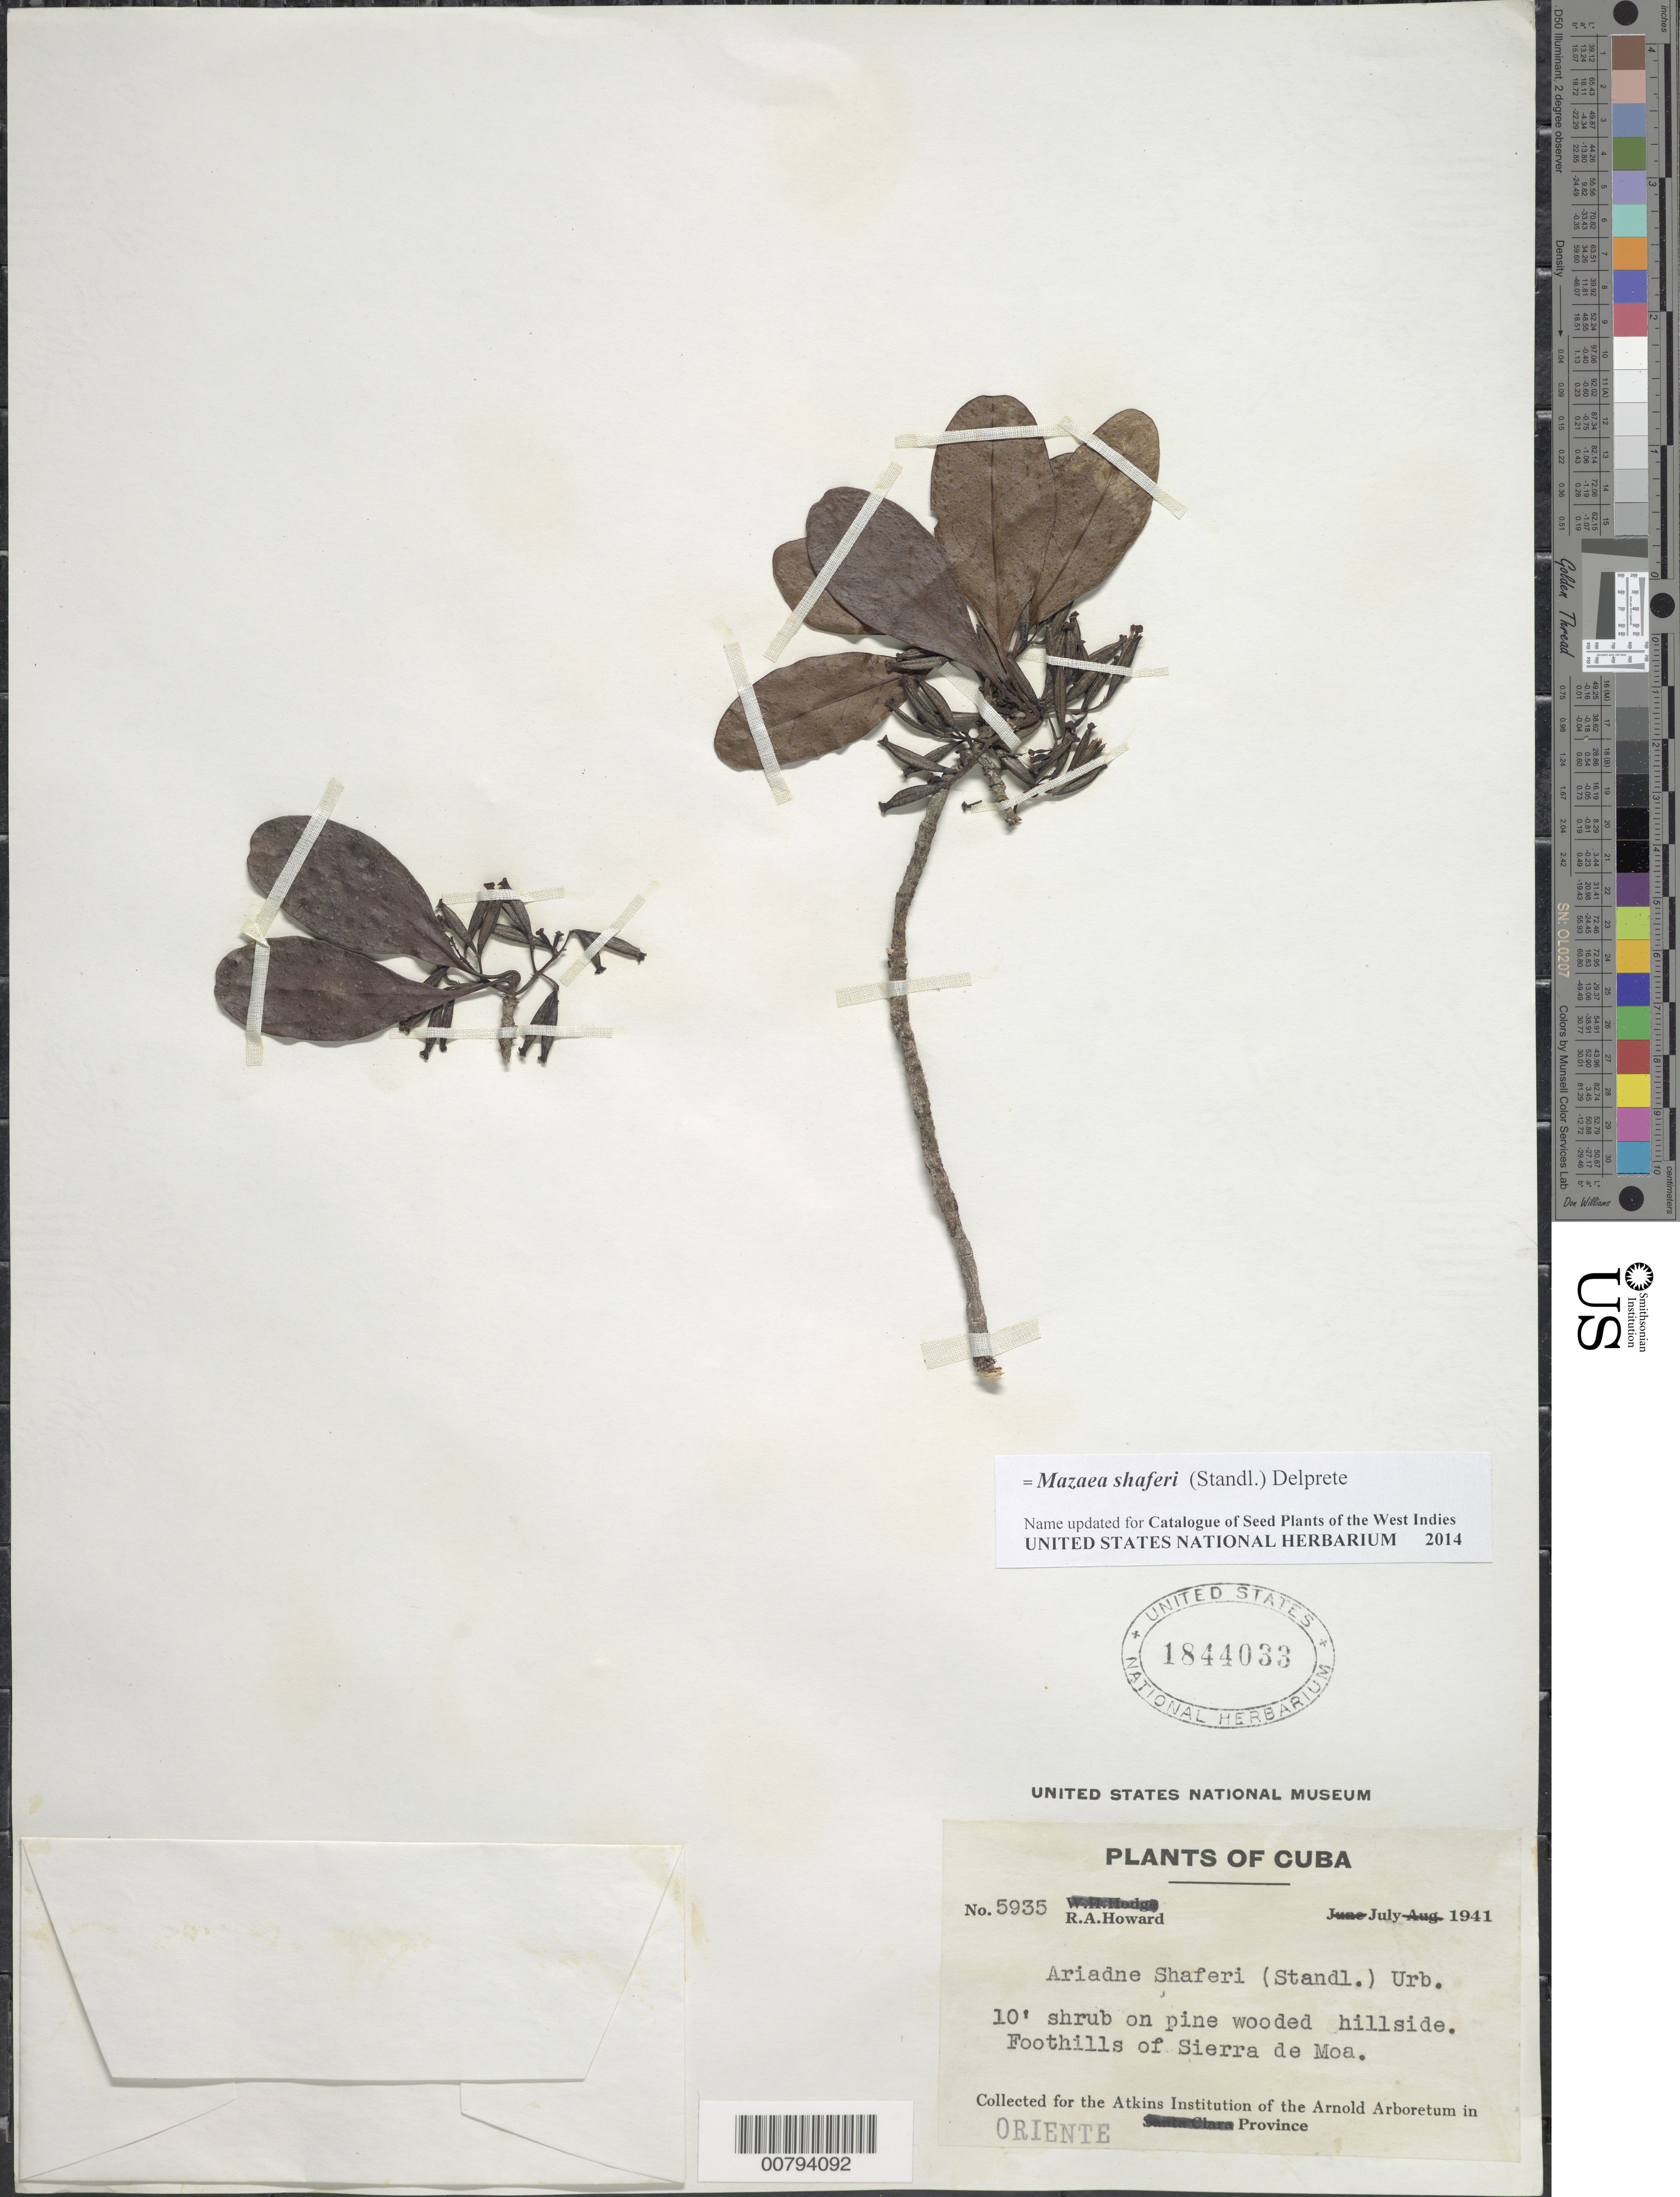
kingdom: Plantae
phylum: Tracheophyta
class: Magnoliopsida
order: Gentianales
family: Rubiaceae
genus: Mazaea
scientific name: Mazaea shaferi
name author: (Standl.) Delprete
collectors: R. A. Howard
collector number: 5935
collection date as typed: Jul 1941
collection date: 1941-07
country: Cuba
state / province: Oriente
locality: Foothills of Sierra de Moa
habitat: Wooded hillside- pine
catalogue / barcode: US 1844033